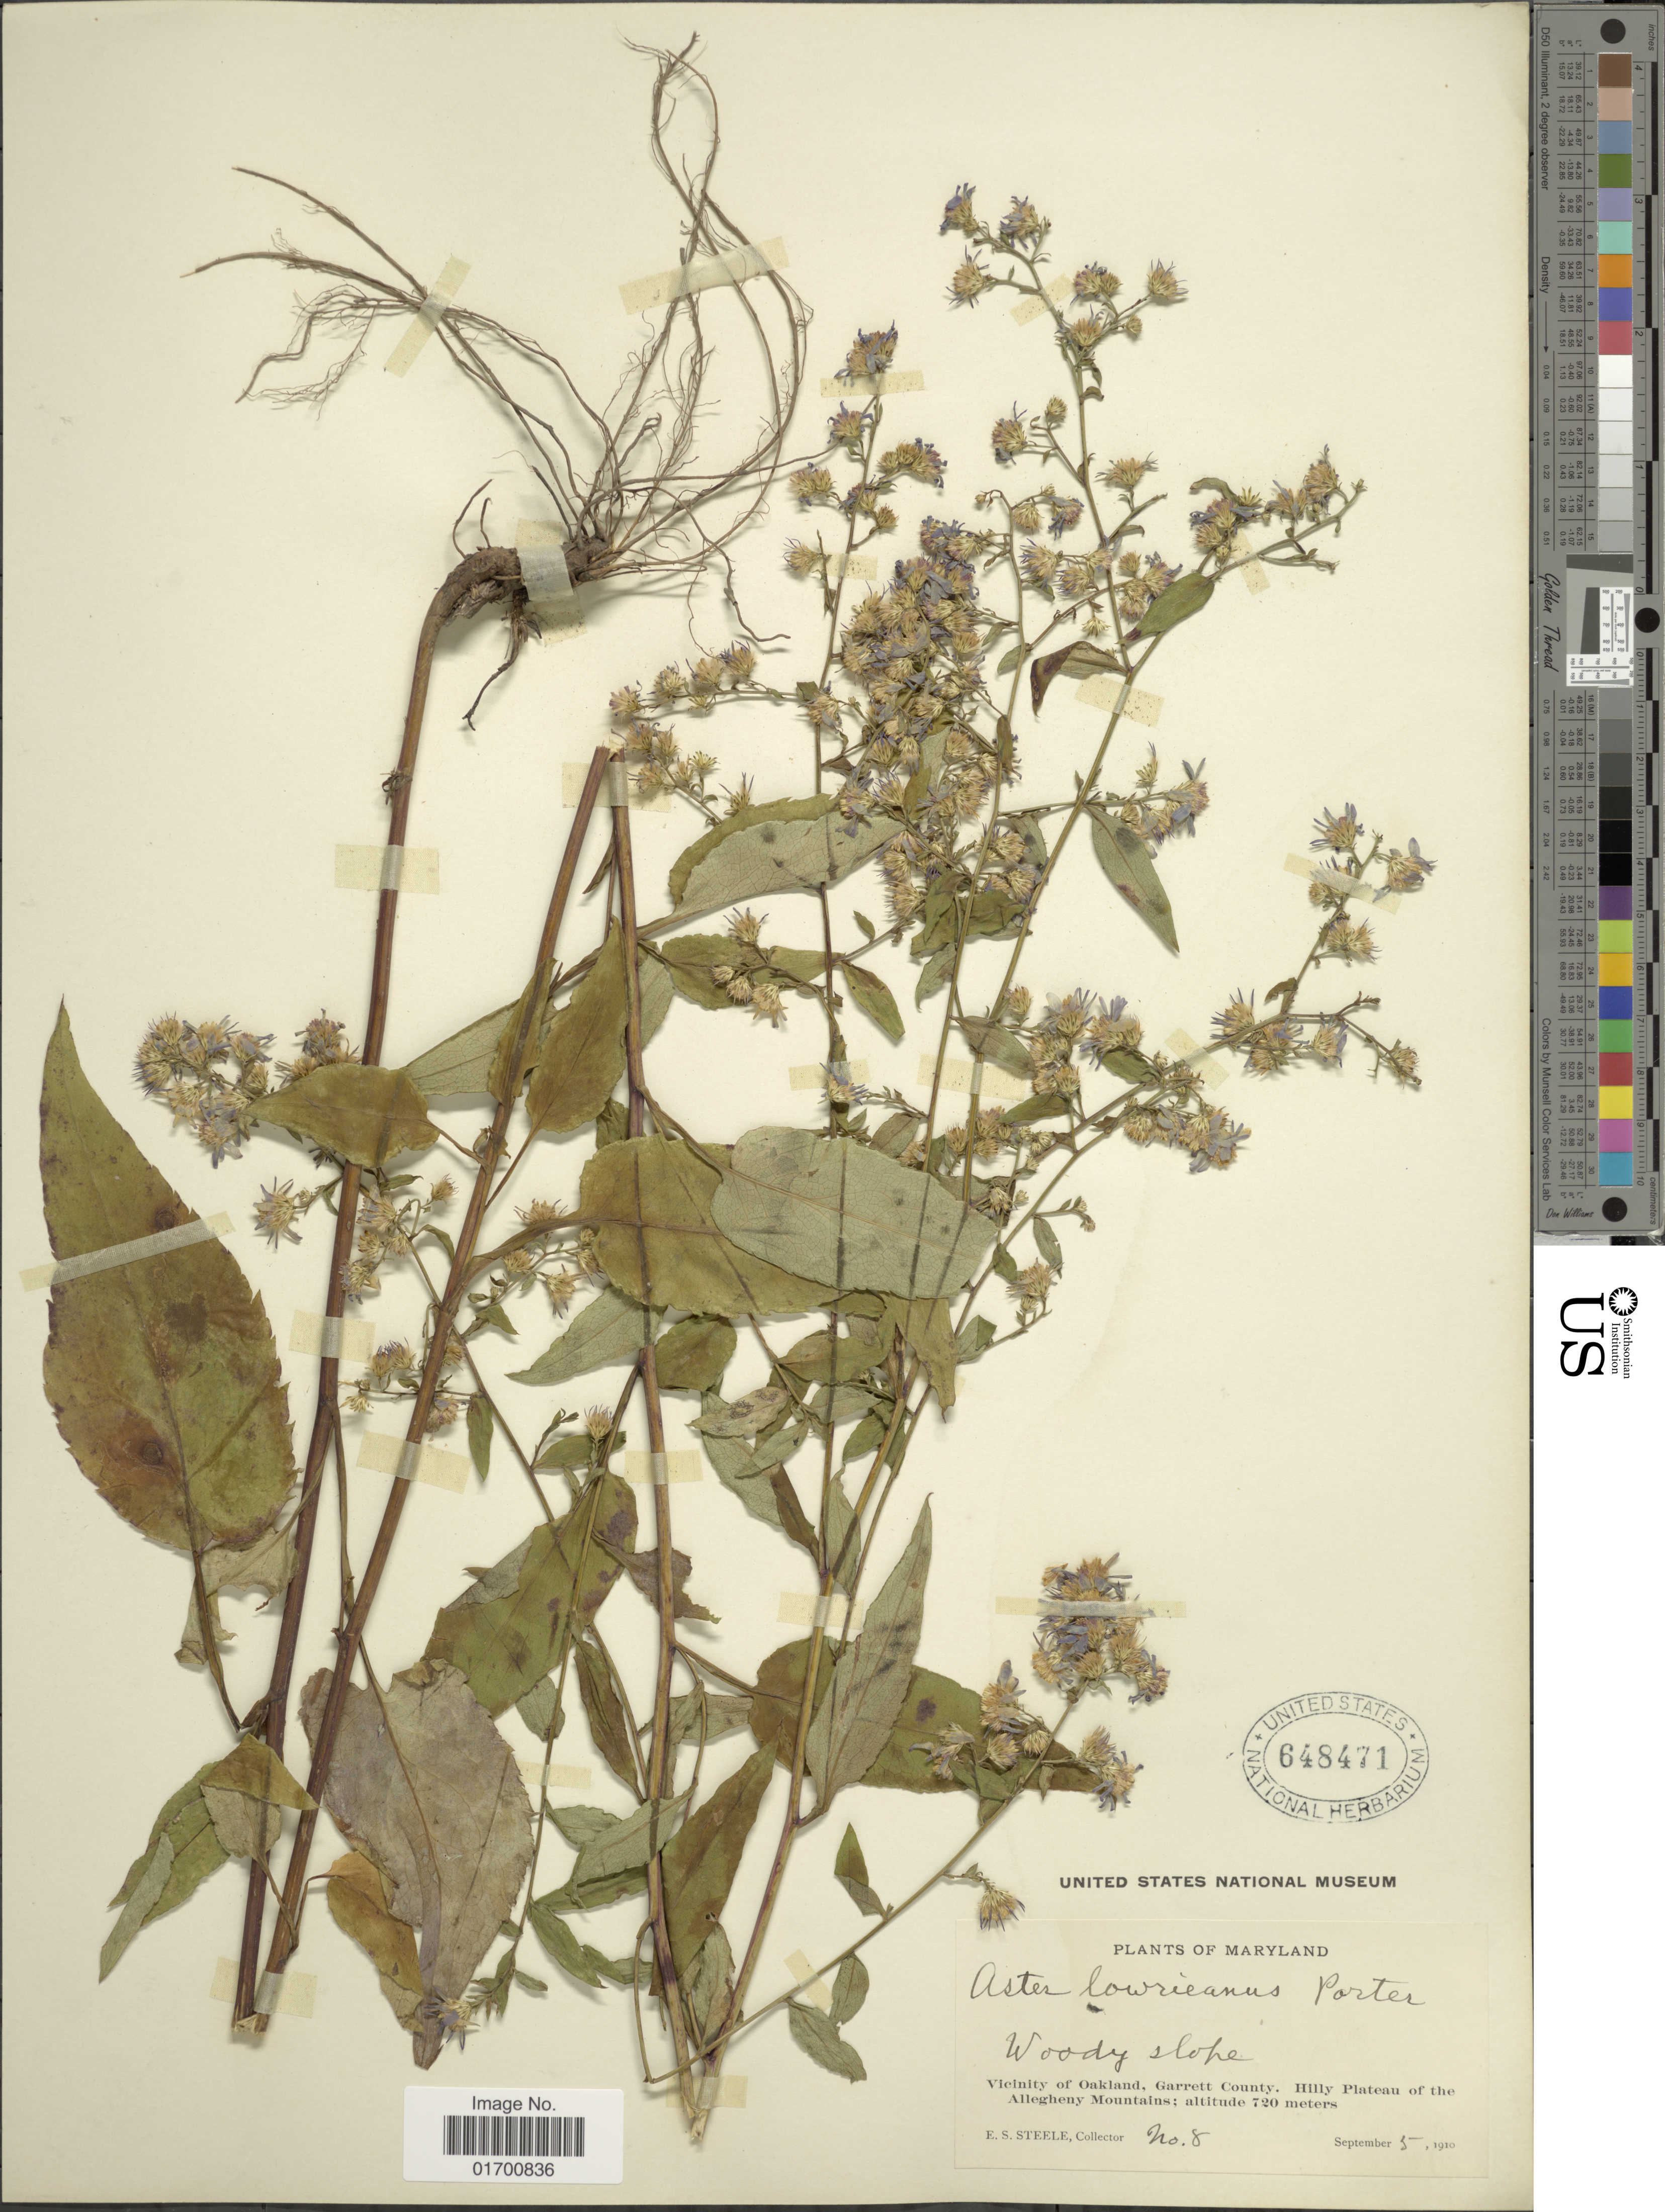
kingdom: Plantae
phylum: Tracheophyta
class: Magnoliopsida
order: Asterales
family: Asteraceae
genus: Symphyotrichum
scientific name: Symphyotrichum lowrieanum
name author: (Porter) G.L. Nesom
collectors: E. Steele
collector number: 8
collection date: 1910-09-05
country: United States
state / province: Maryland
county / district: Garrett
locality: Vicinity of Oakland, Garrett County, Hilly Plateau of the Allegheny Mountains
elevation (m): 720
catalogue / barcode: US 648471